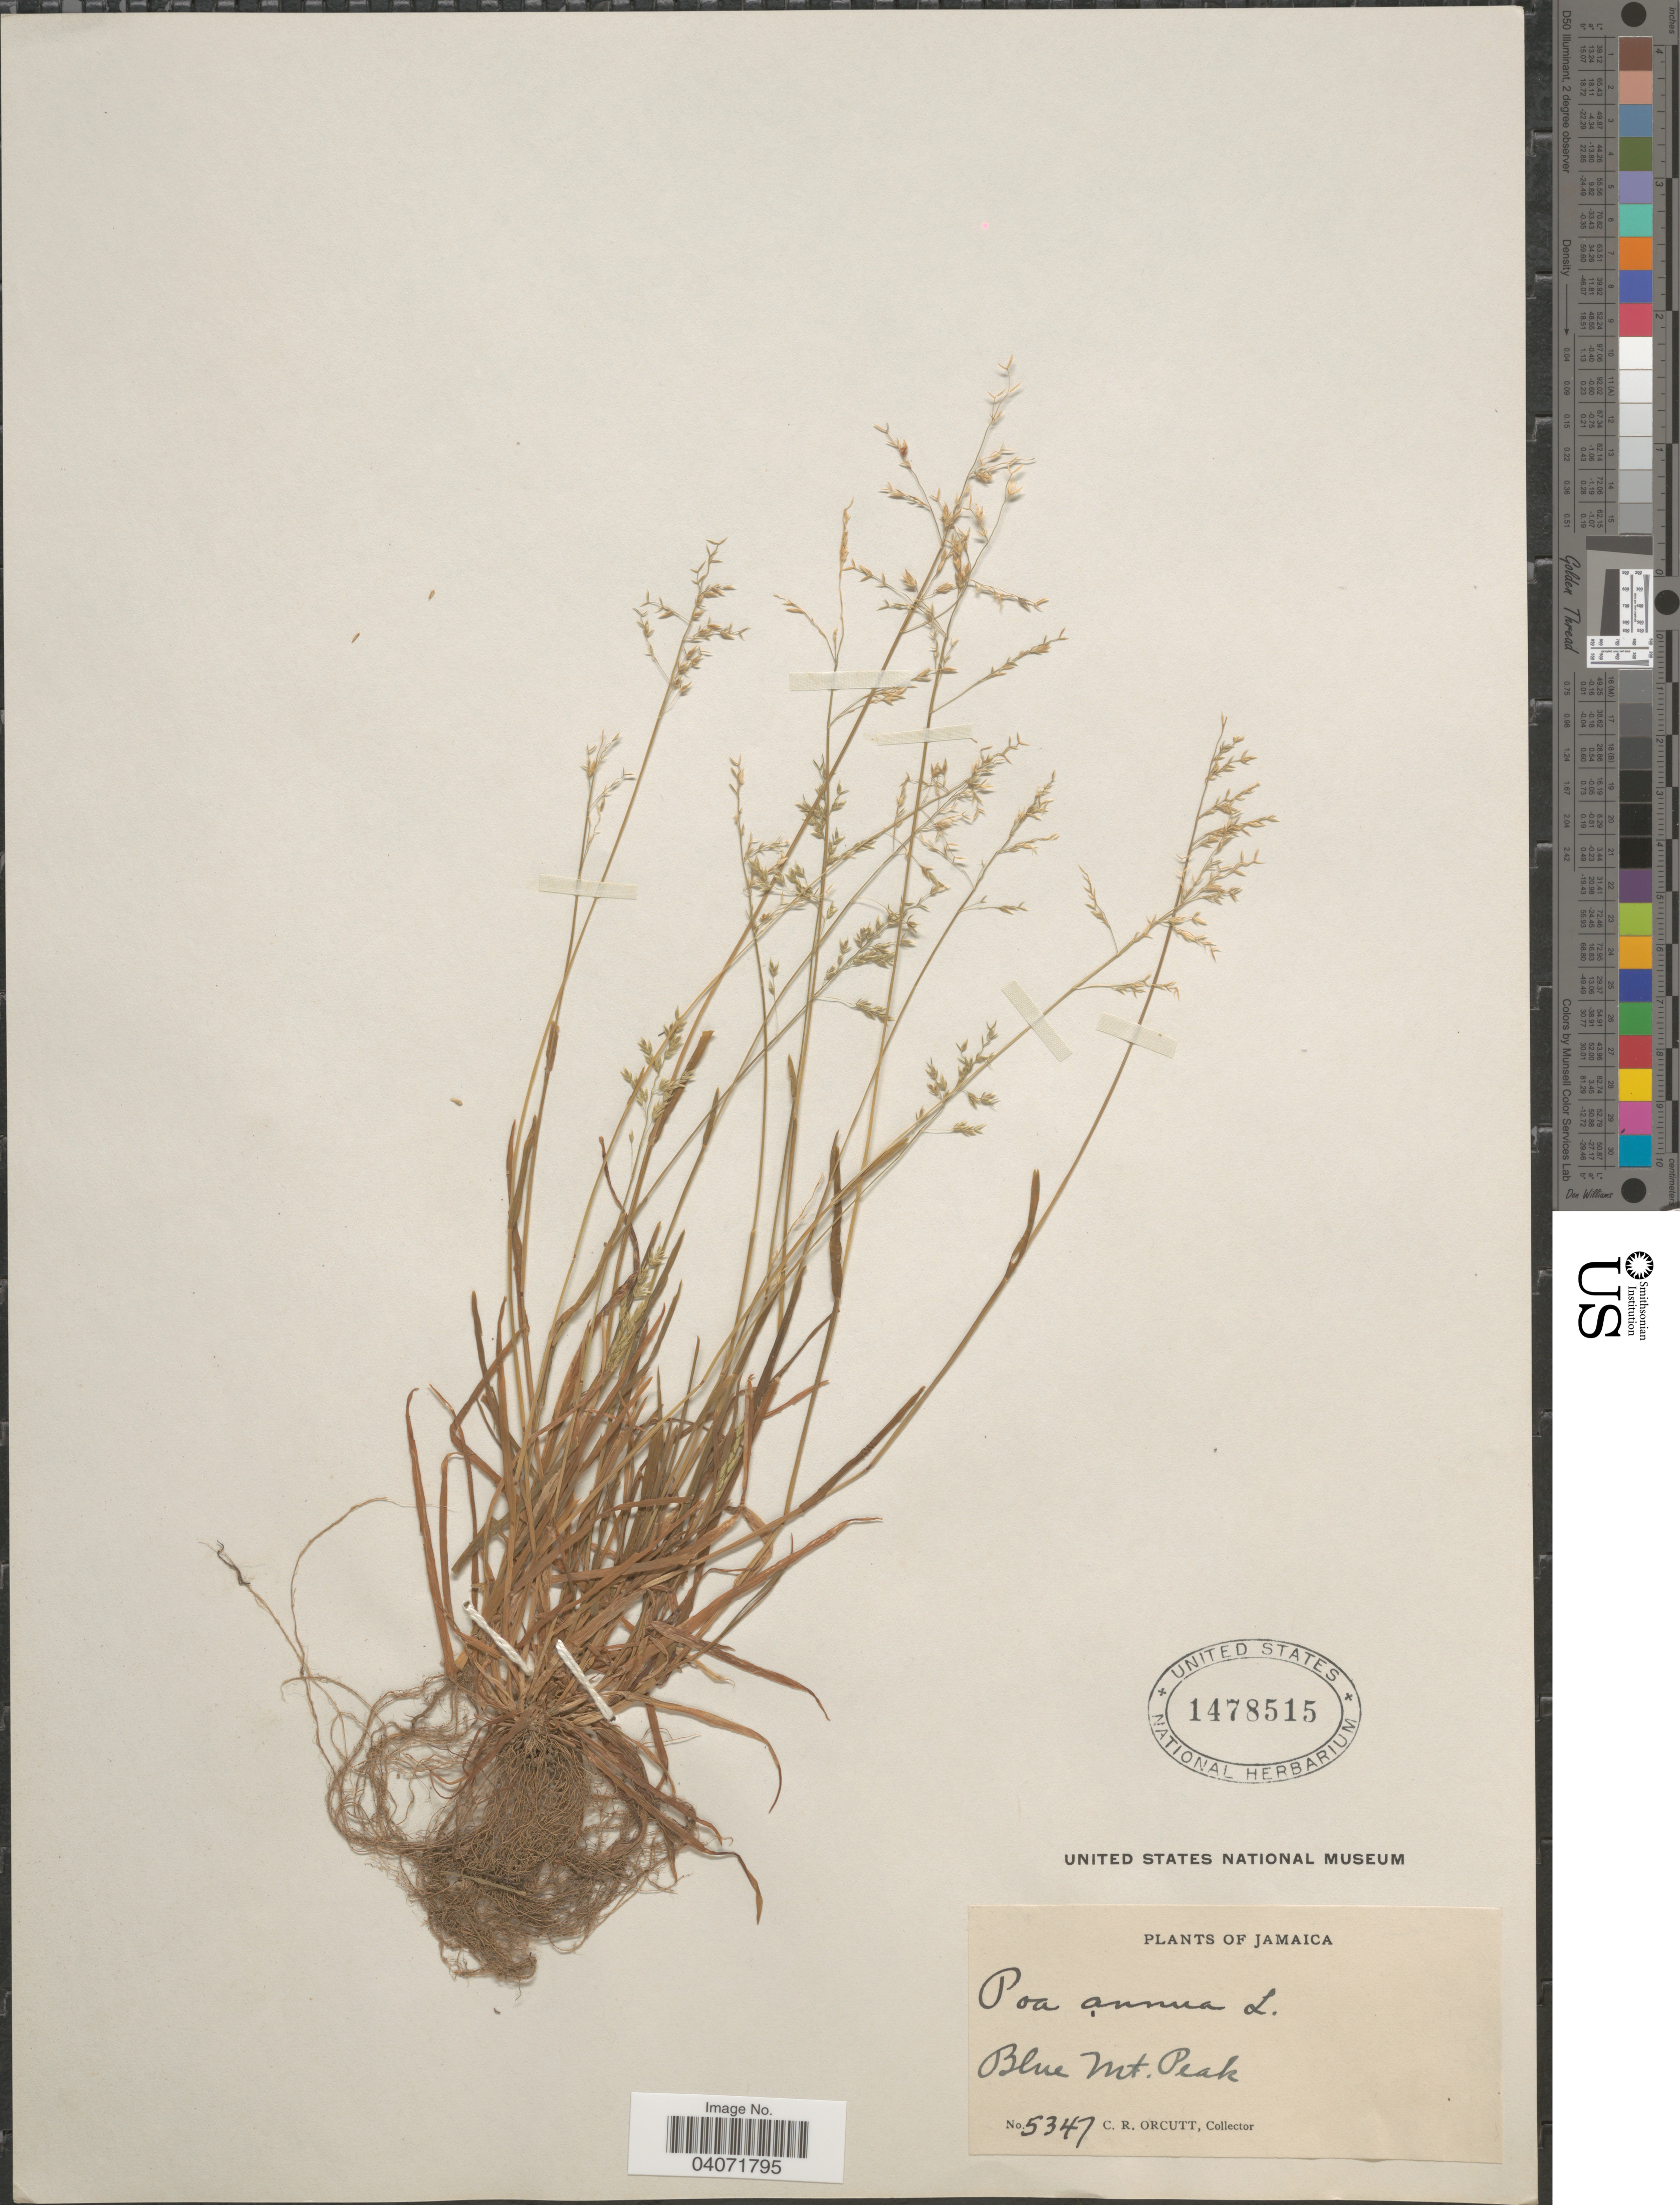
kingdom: Plantae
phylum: Tracheophyta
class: Liliopsida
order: Poales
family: Poaceae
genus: Poa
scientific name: Poa annua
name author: L.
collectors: C. R. Orcutt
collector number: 5347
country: Jamaica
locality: Blue Mt. Peak.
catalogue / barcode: US 1478515